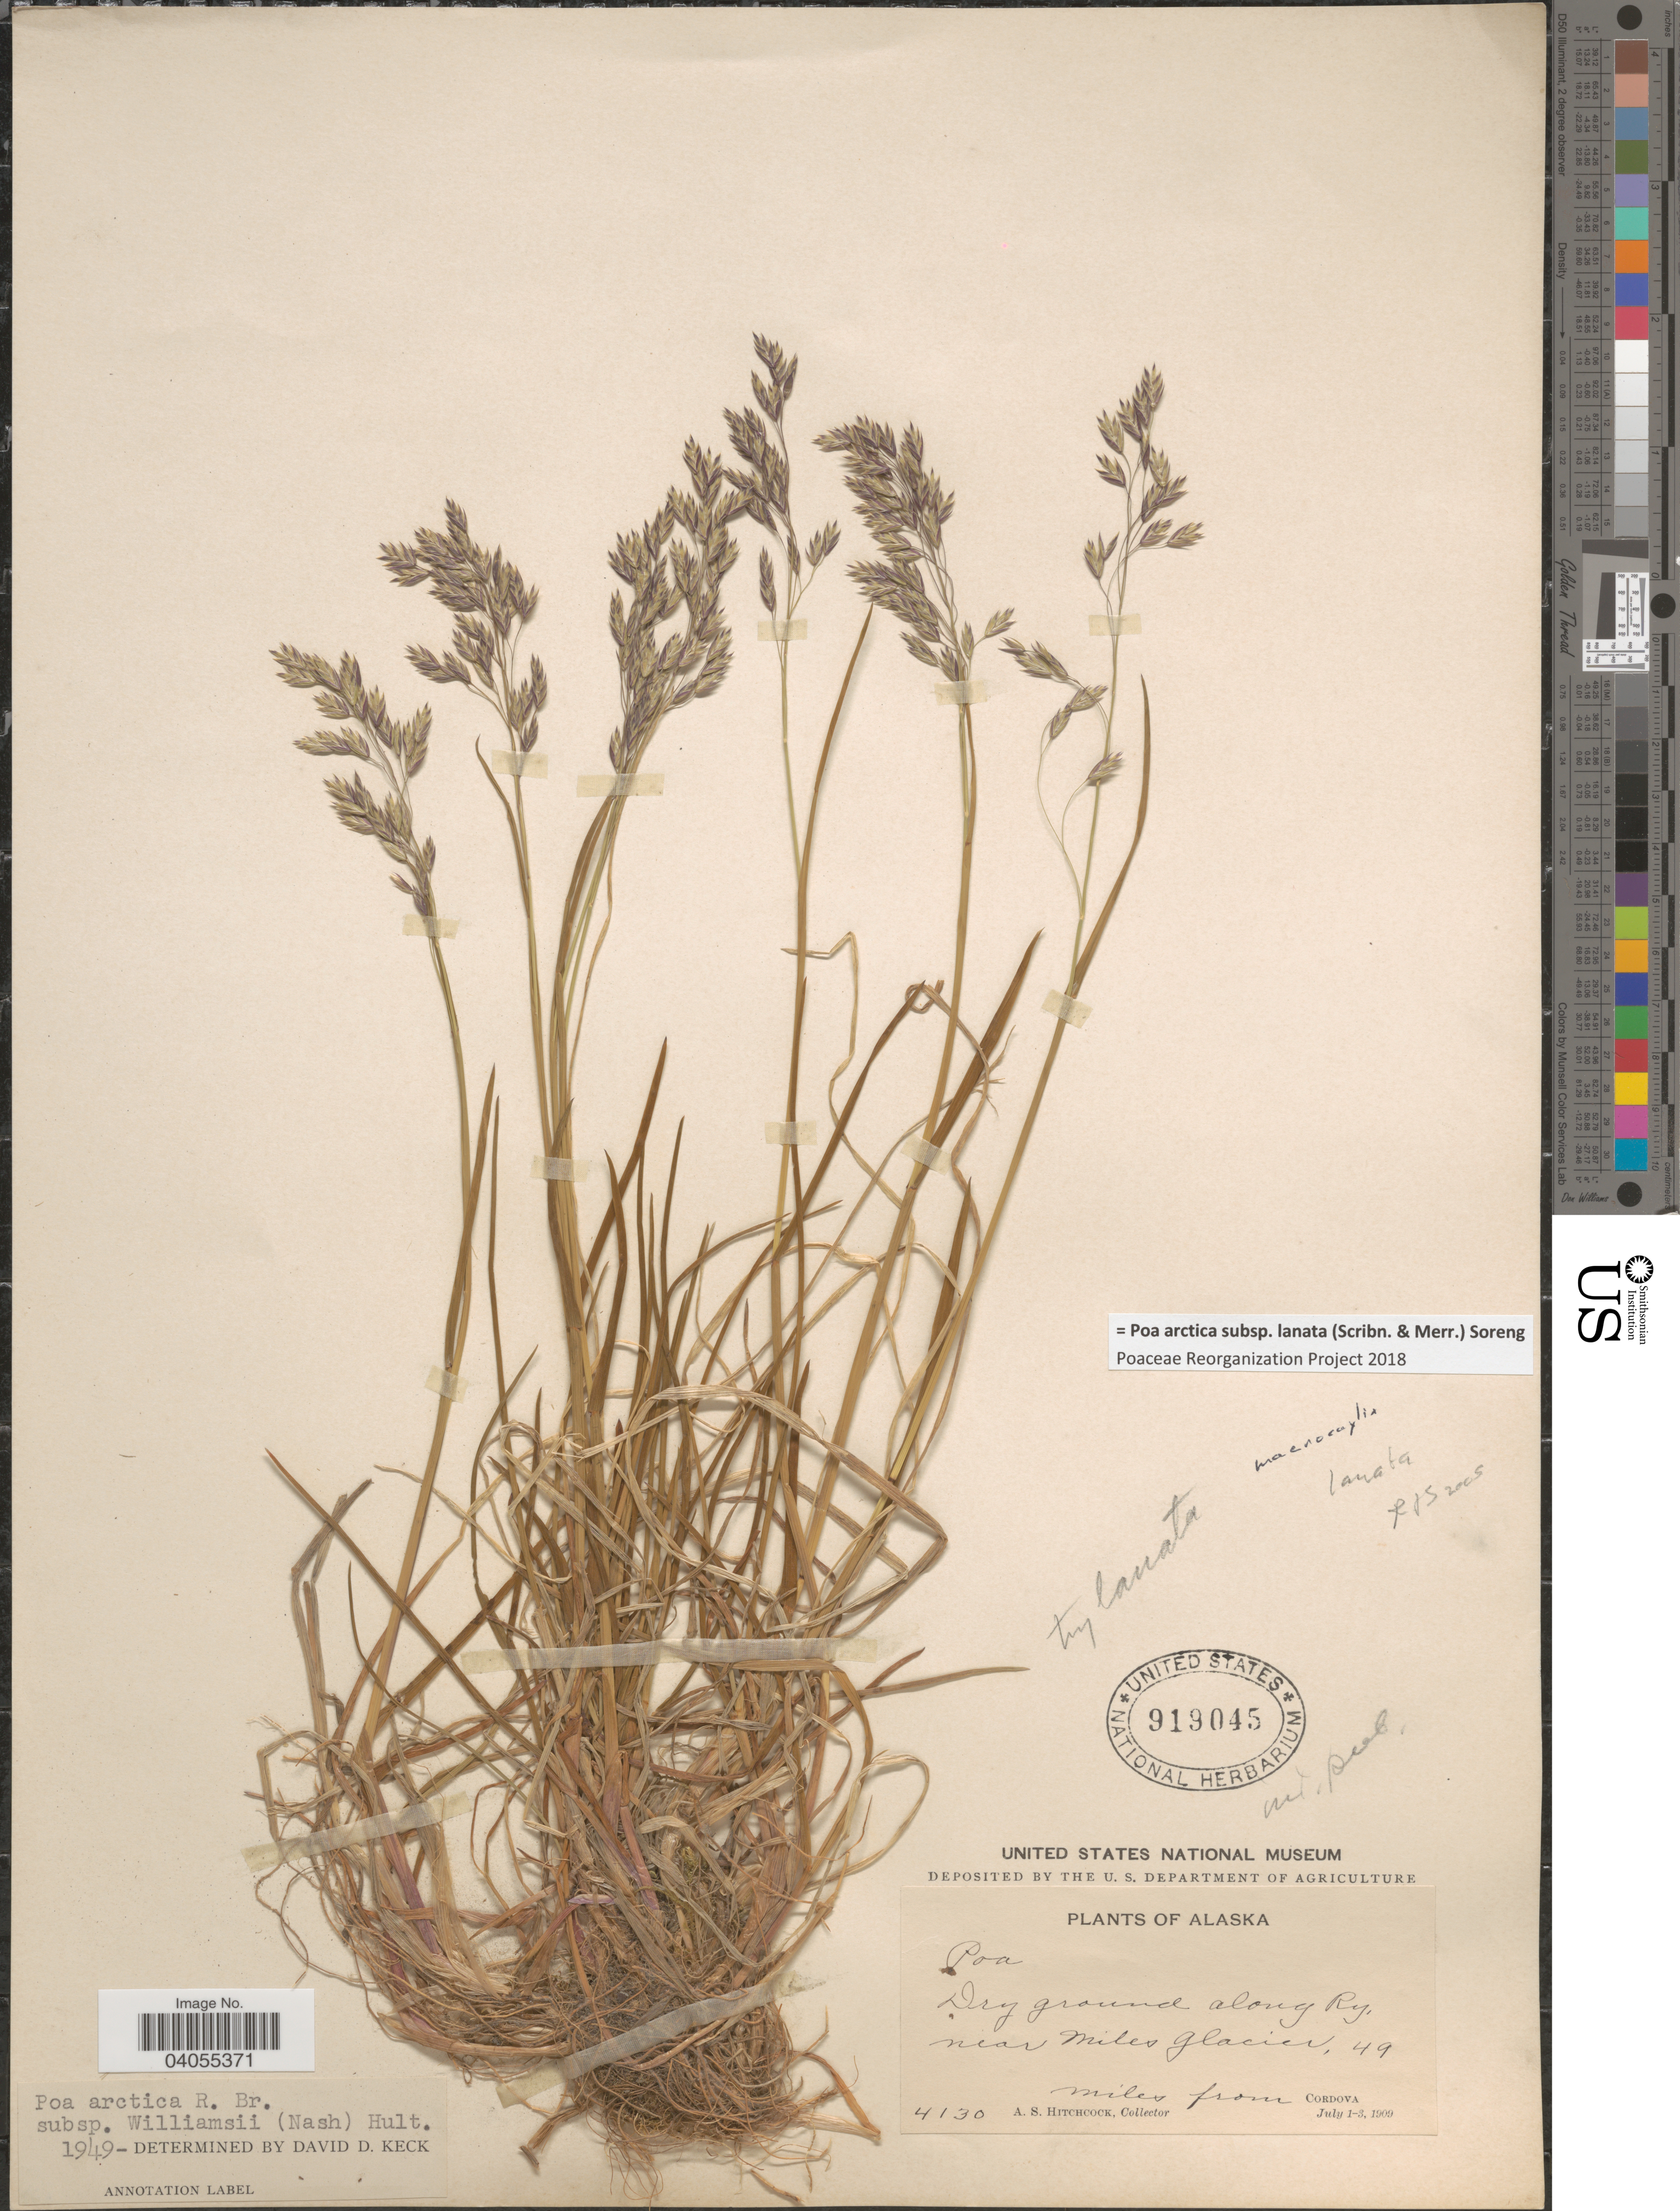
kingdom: Plantae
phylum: Tracheophyta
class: Liliopsida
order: Poales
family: Poaceae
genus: Poa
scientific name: Poa arctica subsp. lanata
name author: (Scribn. & Merr.) Soreng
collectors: A. S. Hitchcock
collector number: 4130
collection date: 1909-07-01/1909-07-03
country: United States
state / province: Alaska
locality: Dry ground along Ry, near Miles Glacier, 49 miles from Cordova.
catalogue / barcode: US 919045